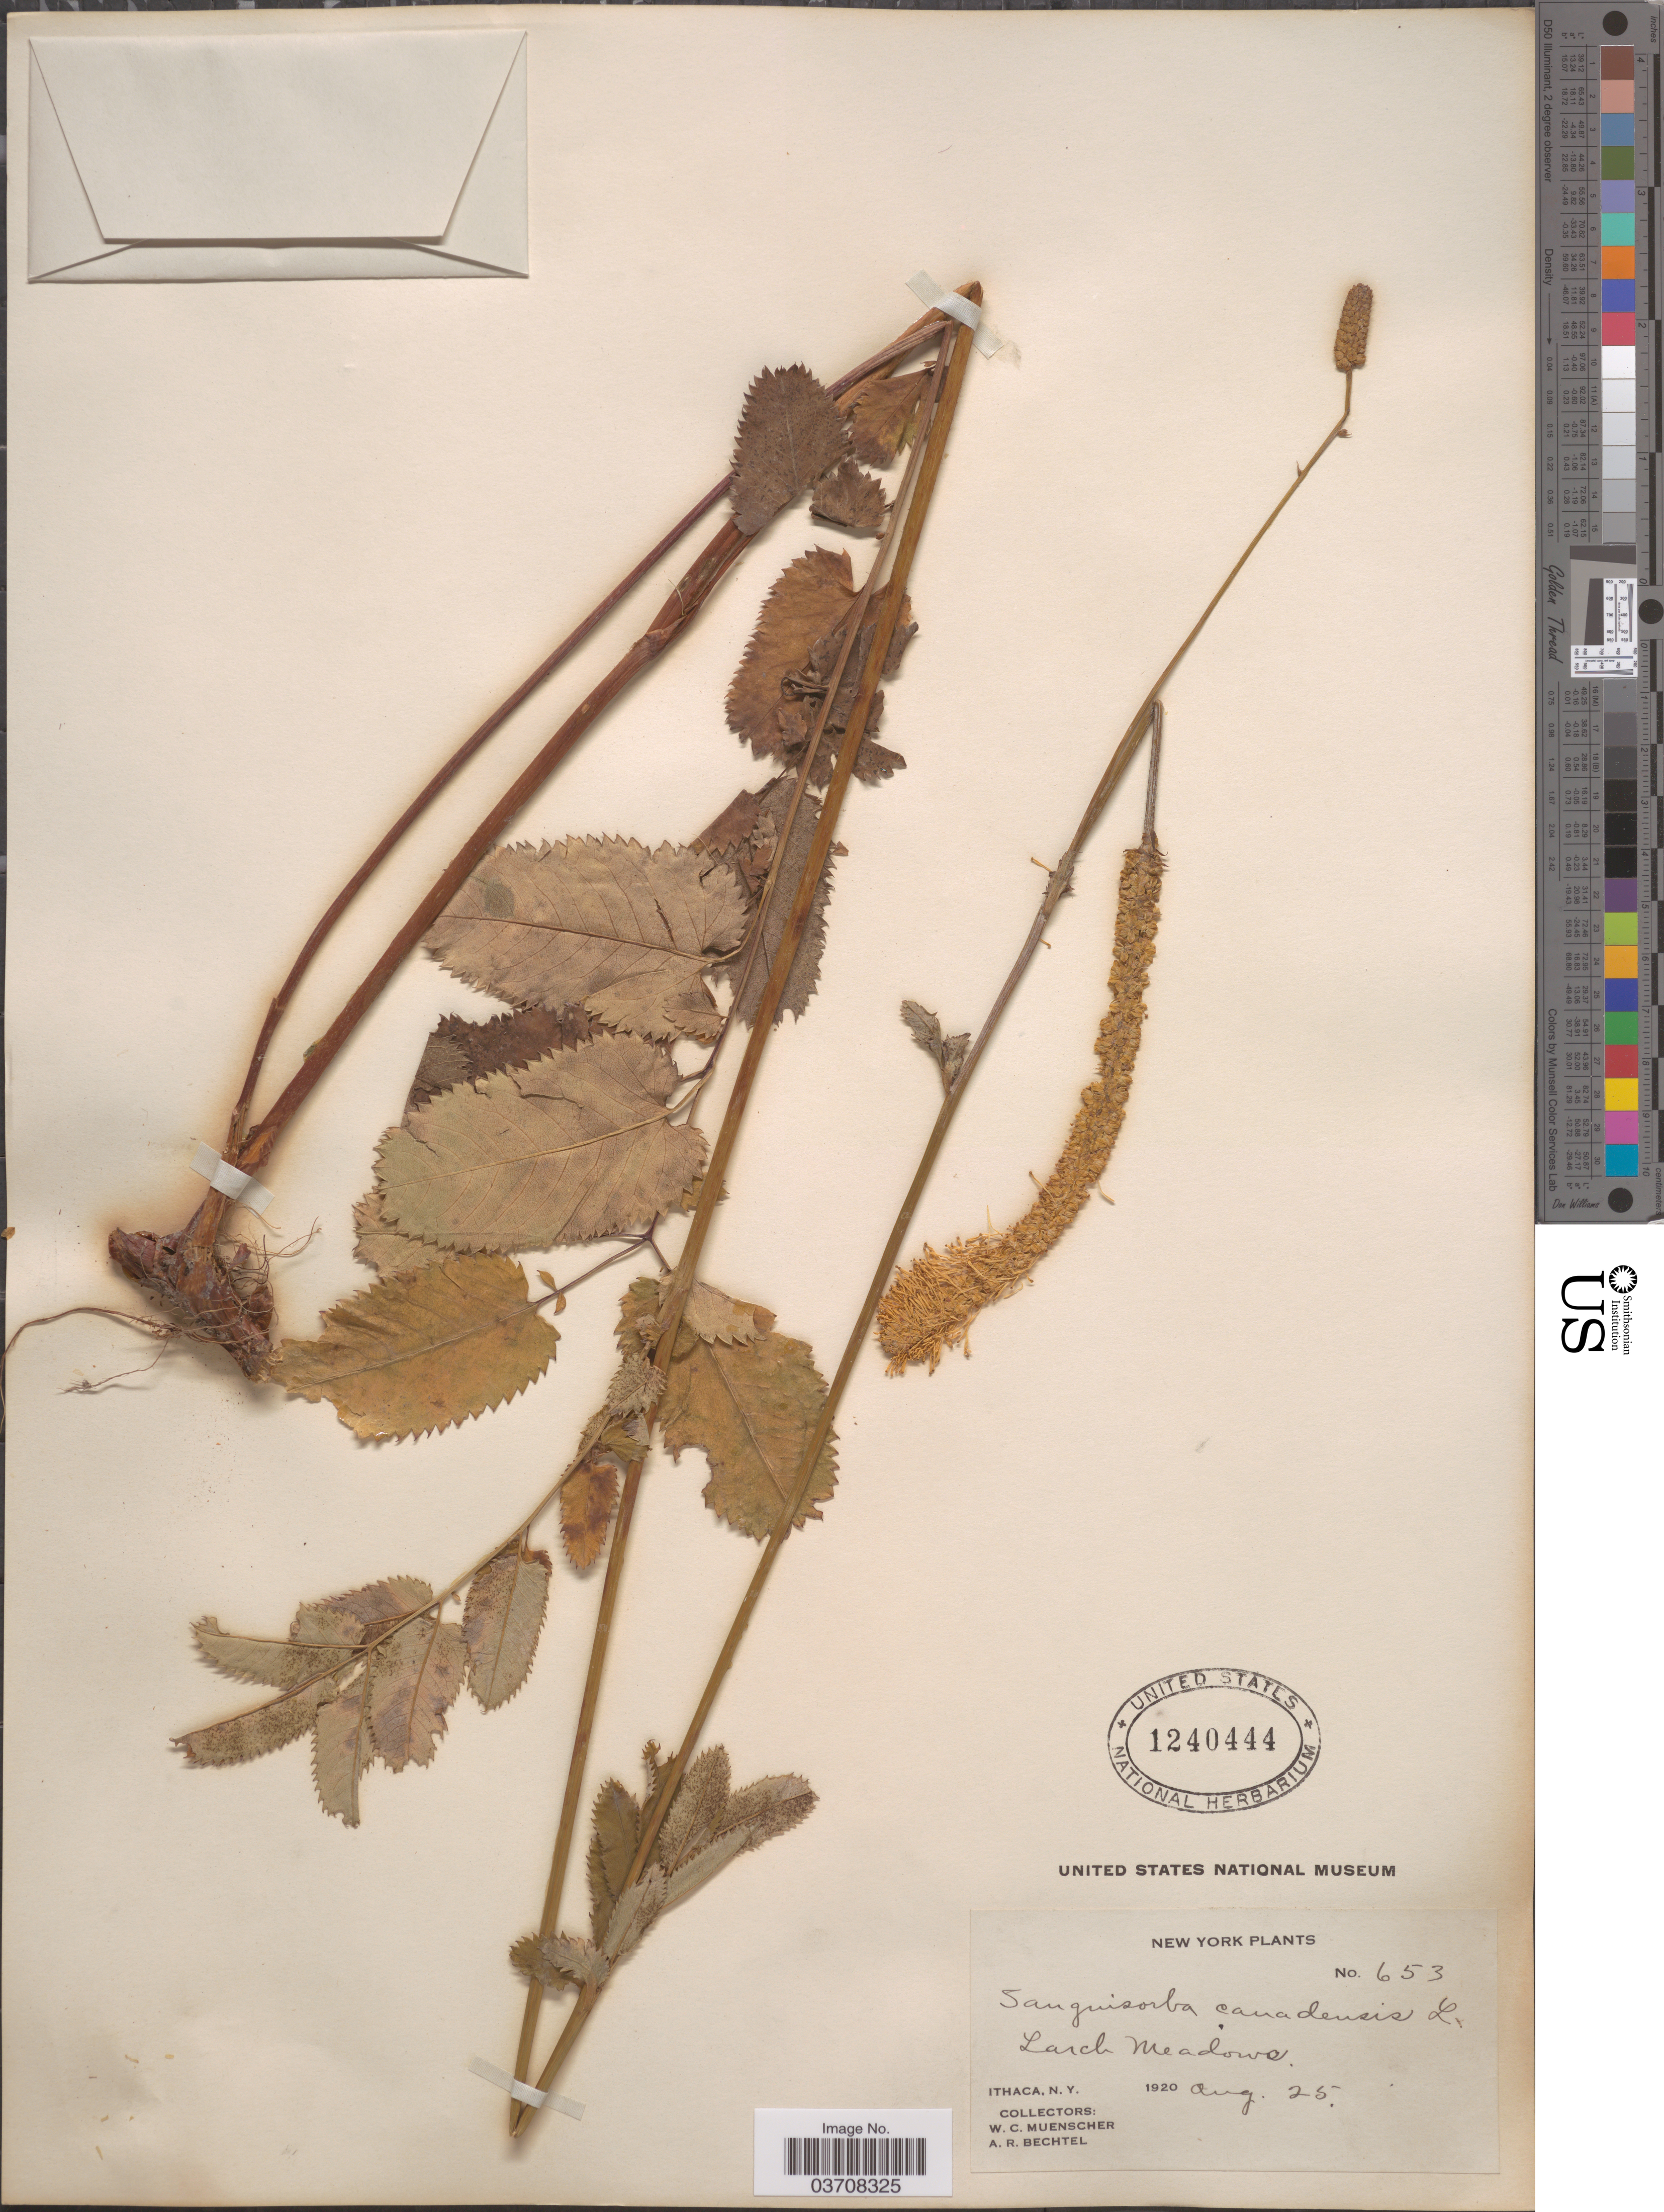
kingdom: Plantae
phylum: Tracheophyta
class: Magnoliopsida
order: Rosales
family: Rosaceae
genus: Sanguisorba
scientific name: Sanguisorba canadensis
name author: L.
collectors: W. Muenscher & A. Bechtel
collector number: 653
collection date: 1920-08-25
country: United States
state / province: New York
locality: Larch meadows. Ithaca.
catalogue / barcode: US 1240444